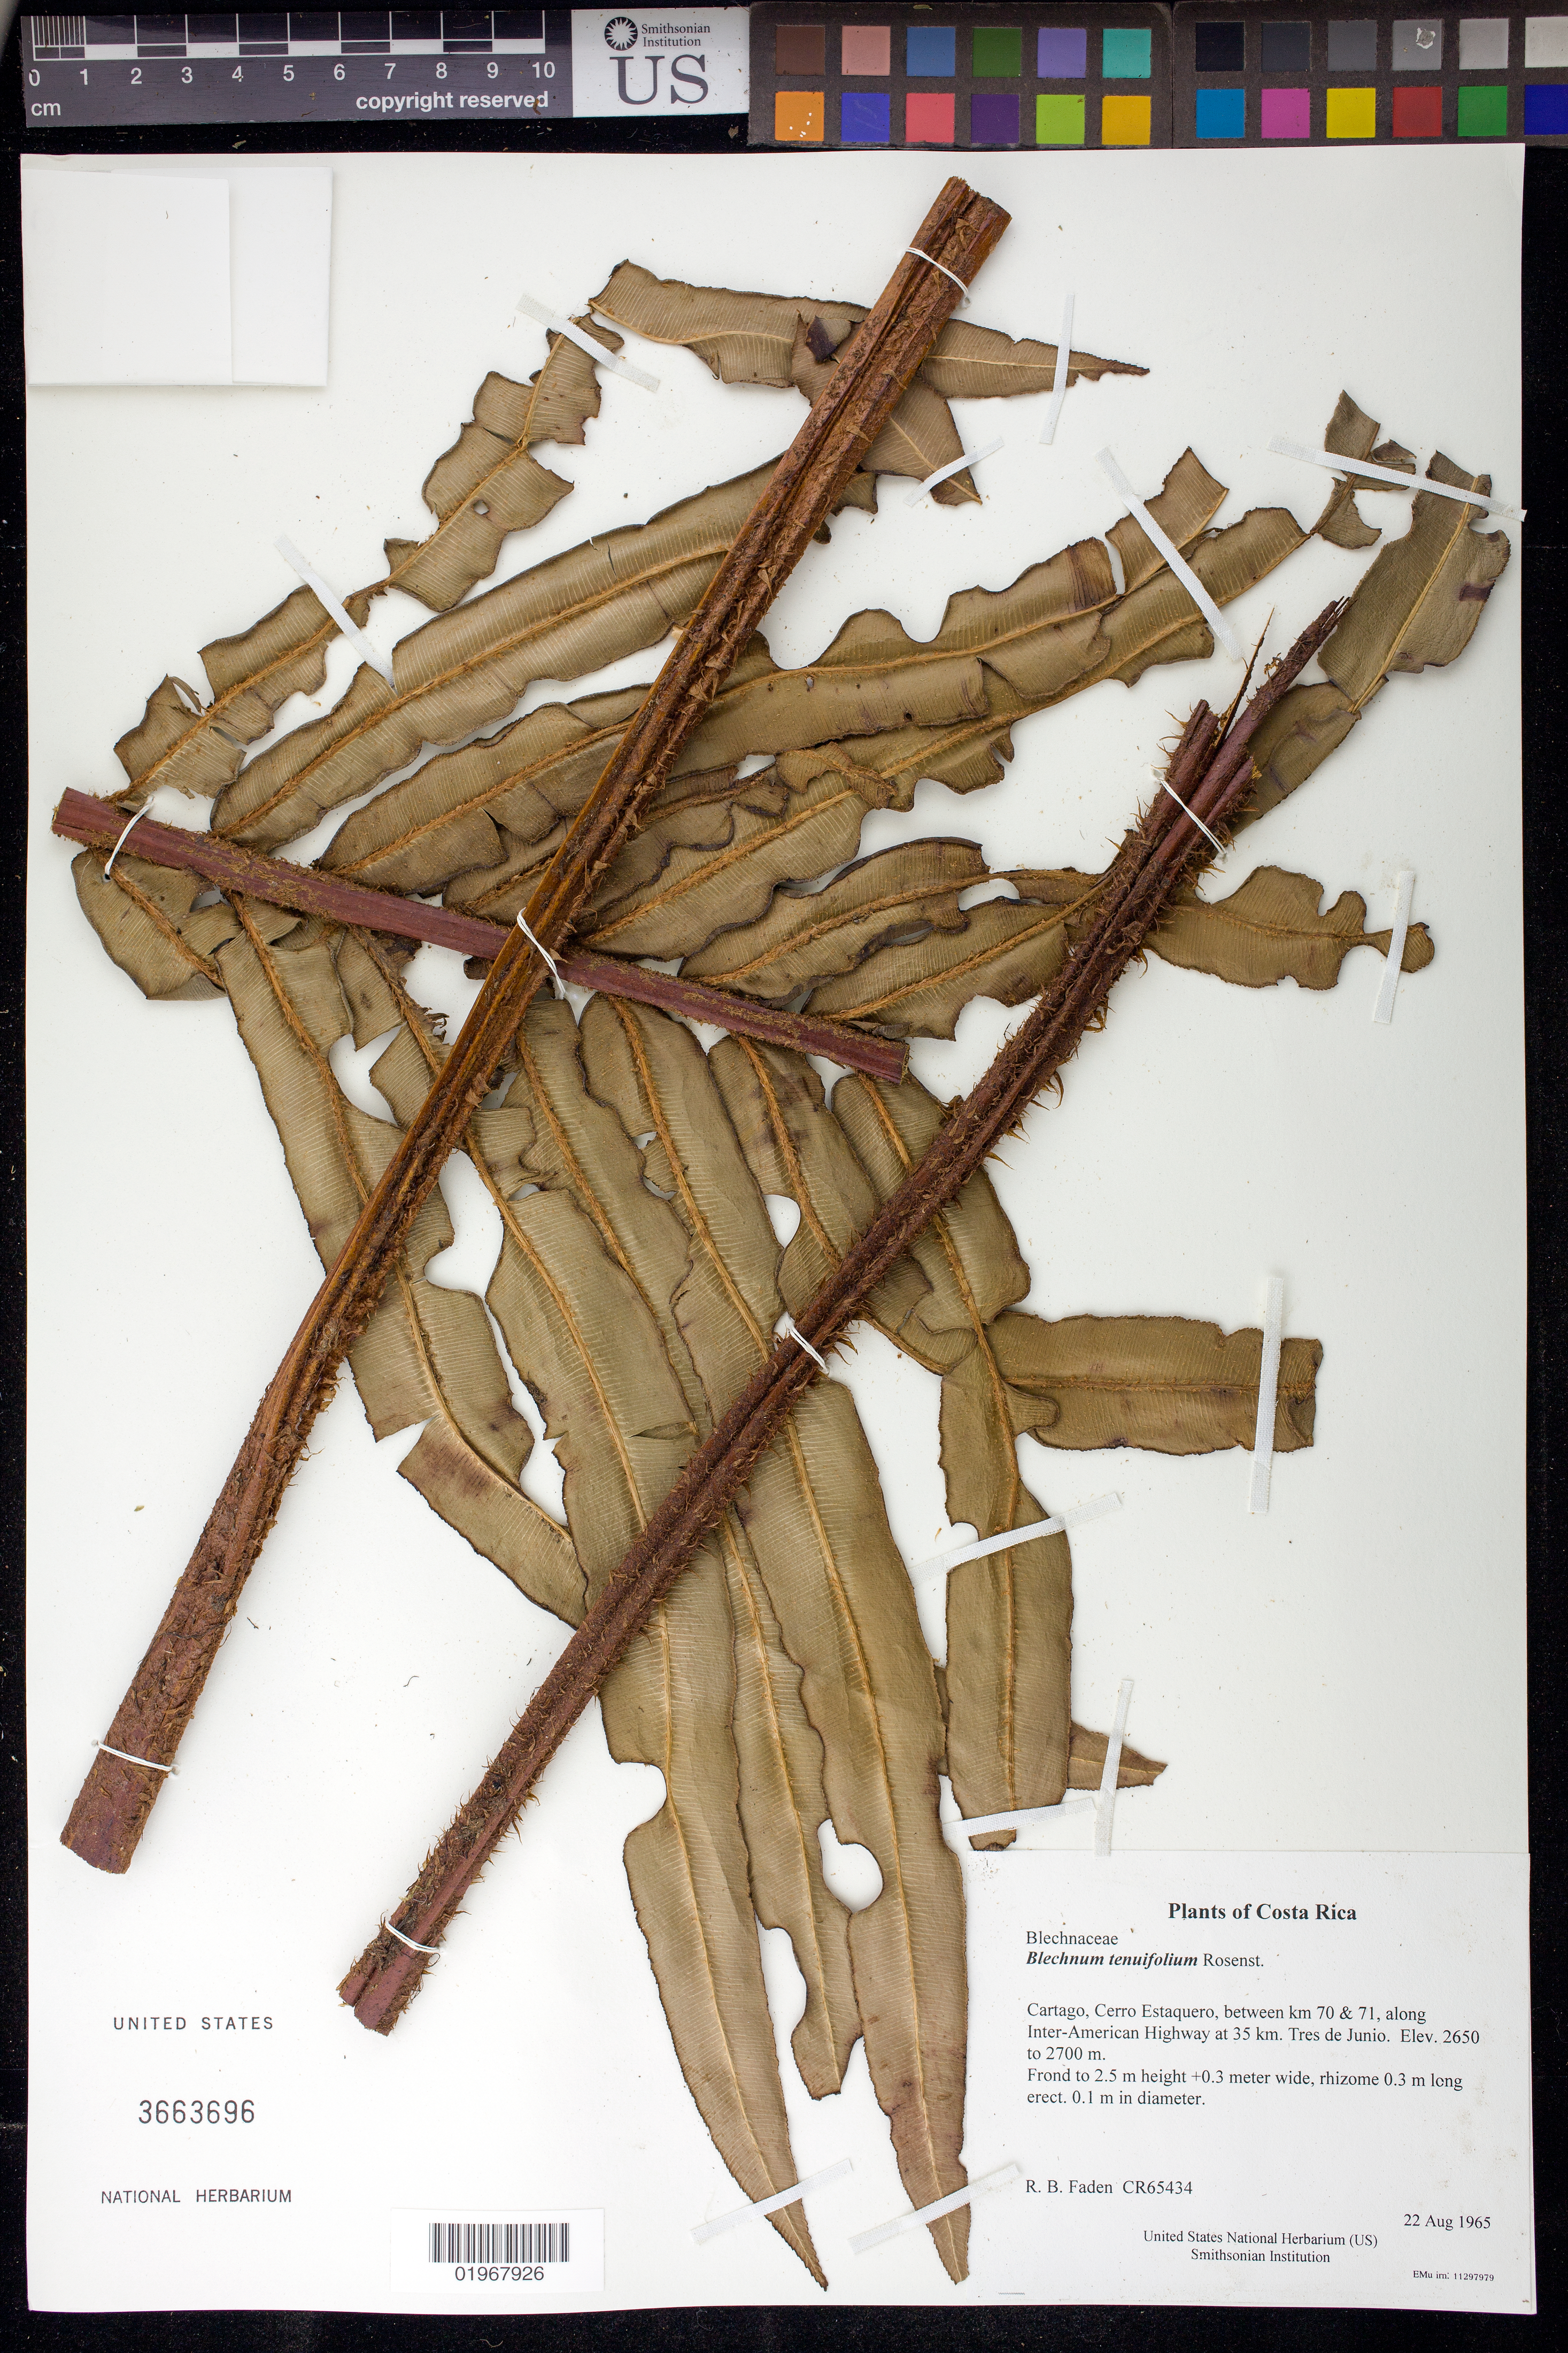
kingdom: Plantae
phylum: Tracheophyta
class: Polypodiopsida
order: Polypodiales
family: Blechnaceae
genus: Blechnum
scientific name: Blechnum viviparum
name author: (Broadh.) C. Chr.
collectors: R. B. Faden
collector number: CR65434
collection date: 1965-08-22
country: Costa Rica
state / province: Cartago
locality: Cerro Estaquero, between km 70 & 71, along Inter-American Highway at 35 km. Tres de Junio.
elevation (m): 2650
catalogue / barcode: US 3663696